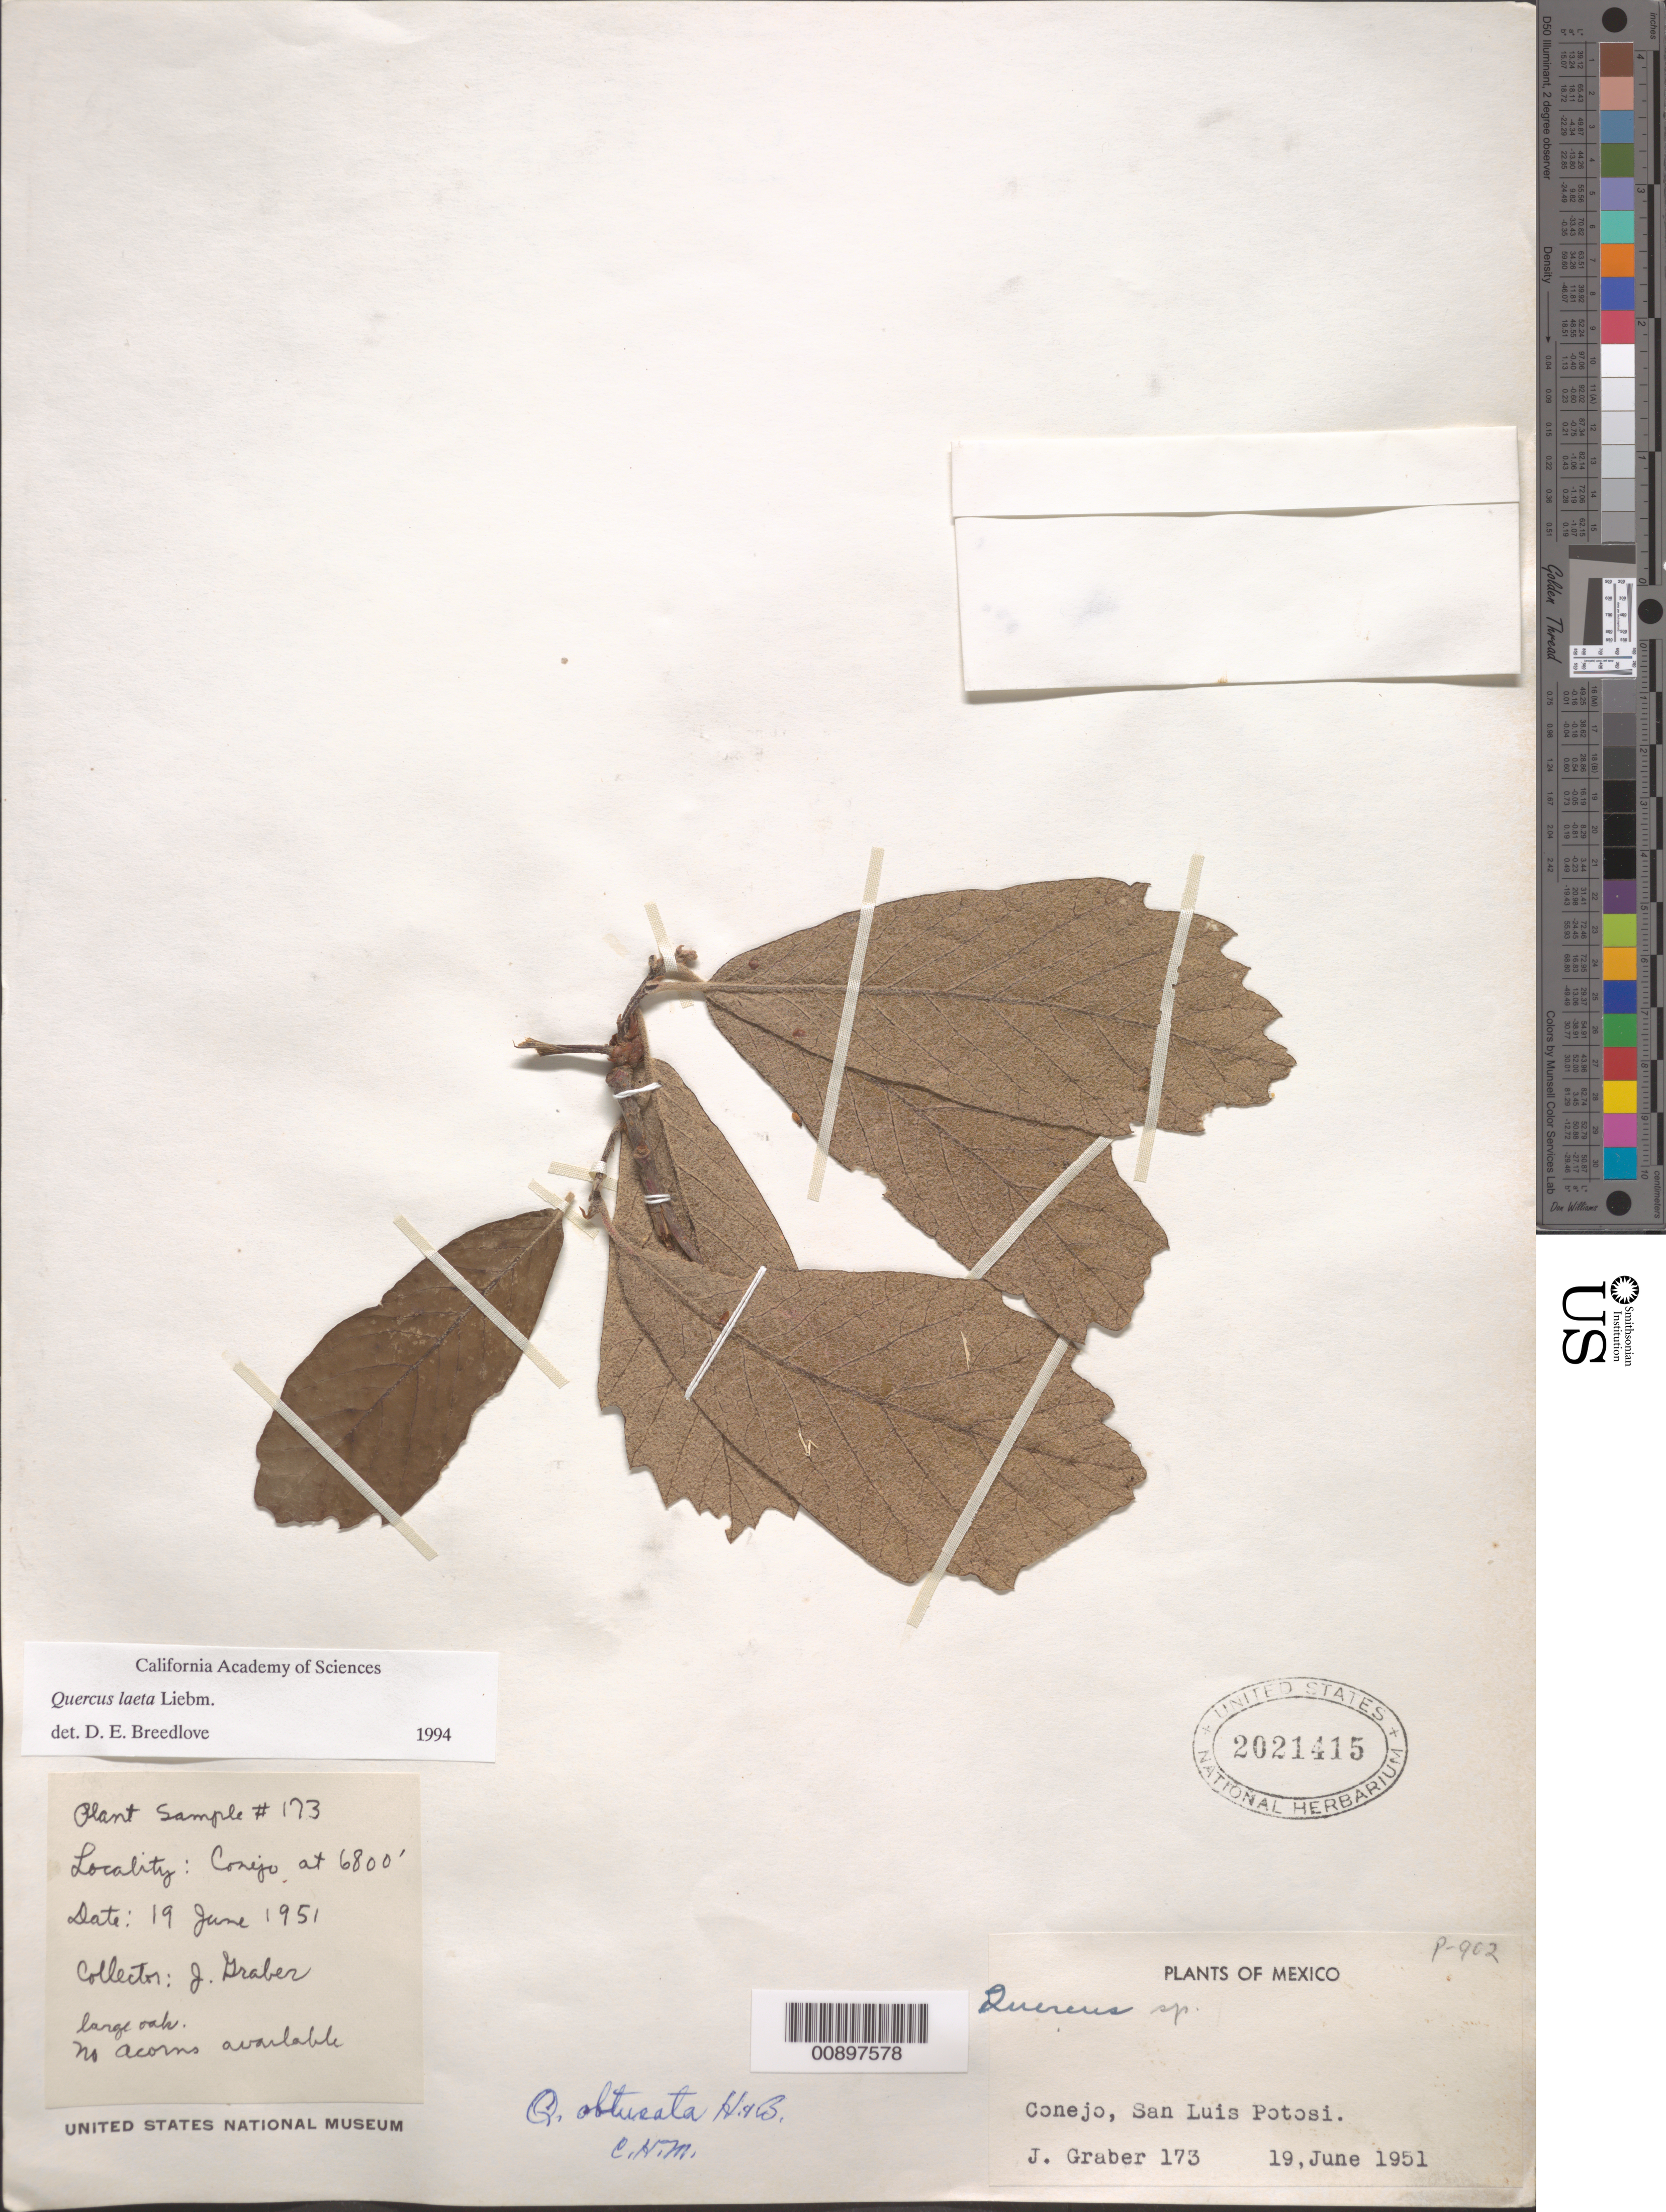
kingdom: Plantae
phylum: Tracheophyta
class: Magnoliopsida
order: Fagales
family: Fagaceae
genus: Quercus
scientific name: Quercus laeta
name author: Liebm.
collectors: J. Graber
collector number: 173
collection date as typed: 19 Jun 1951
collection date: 1951-06-19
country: Mexico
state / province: San Luis Potosí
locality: Conejo, San Luis Potosí.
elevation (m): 2073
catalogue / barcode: US 2021415